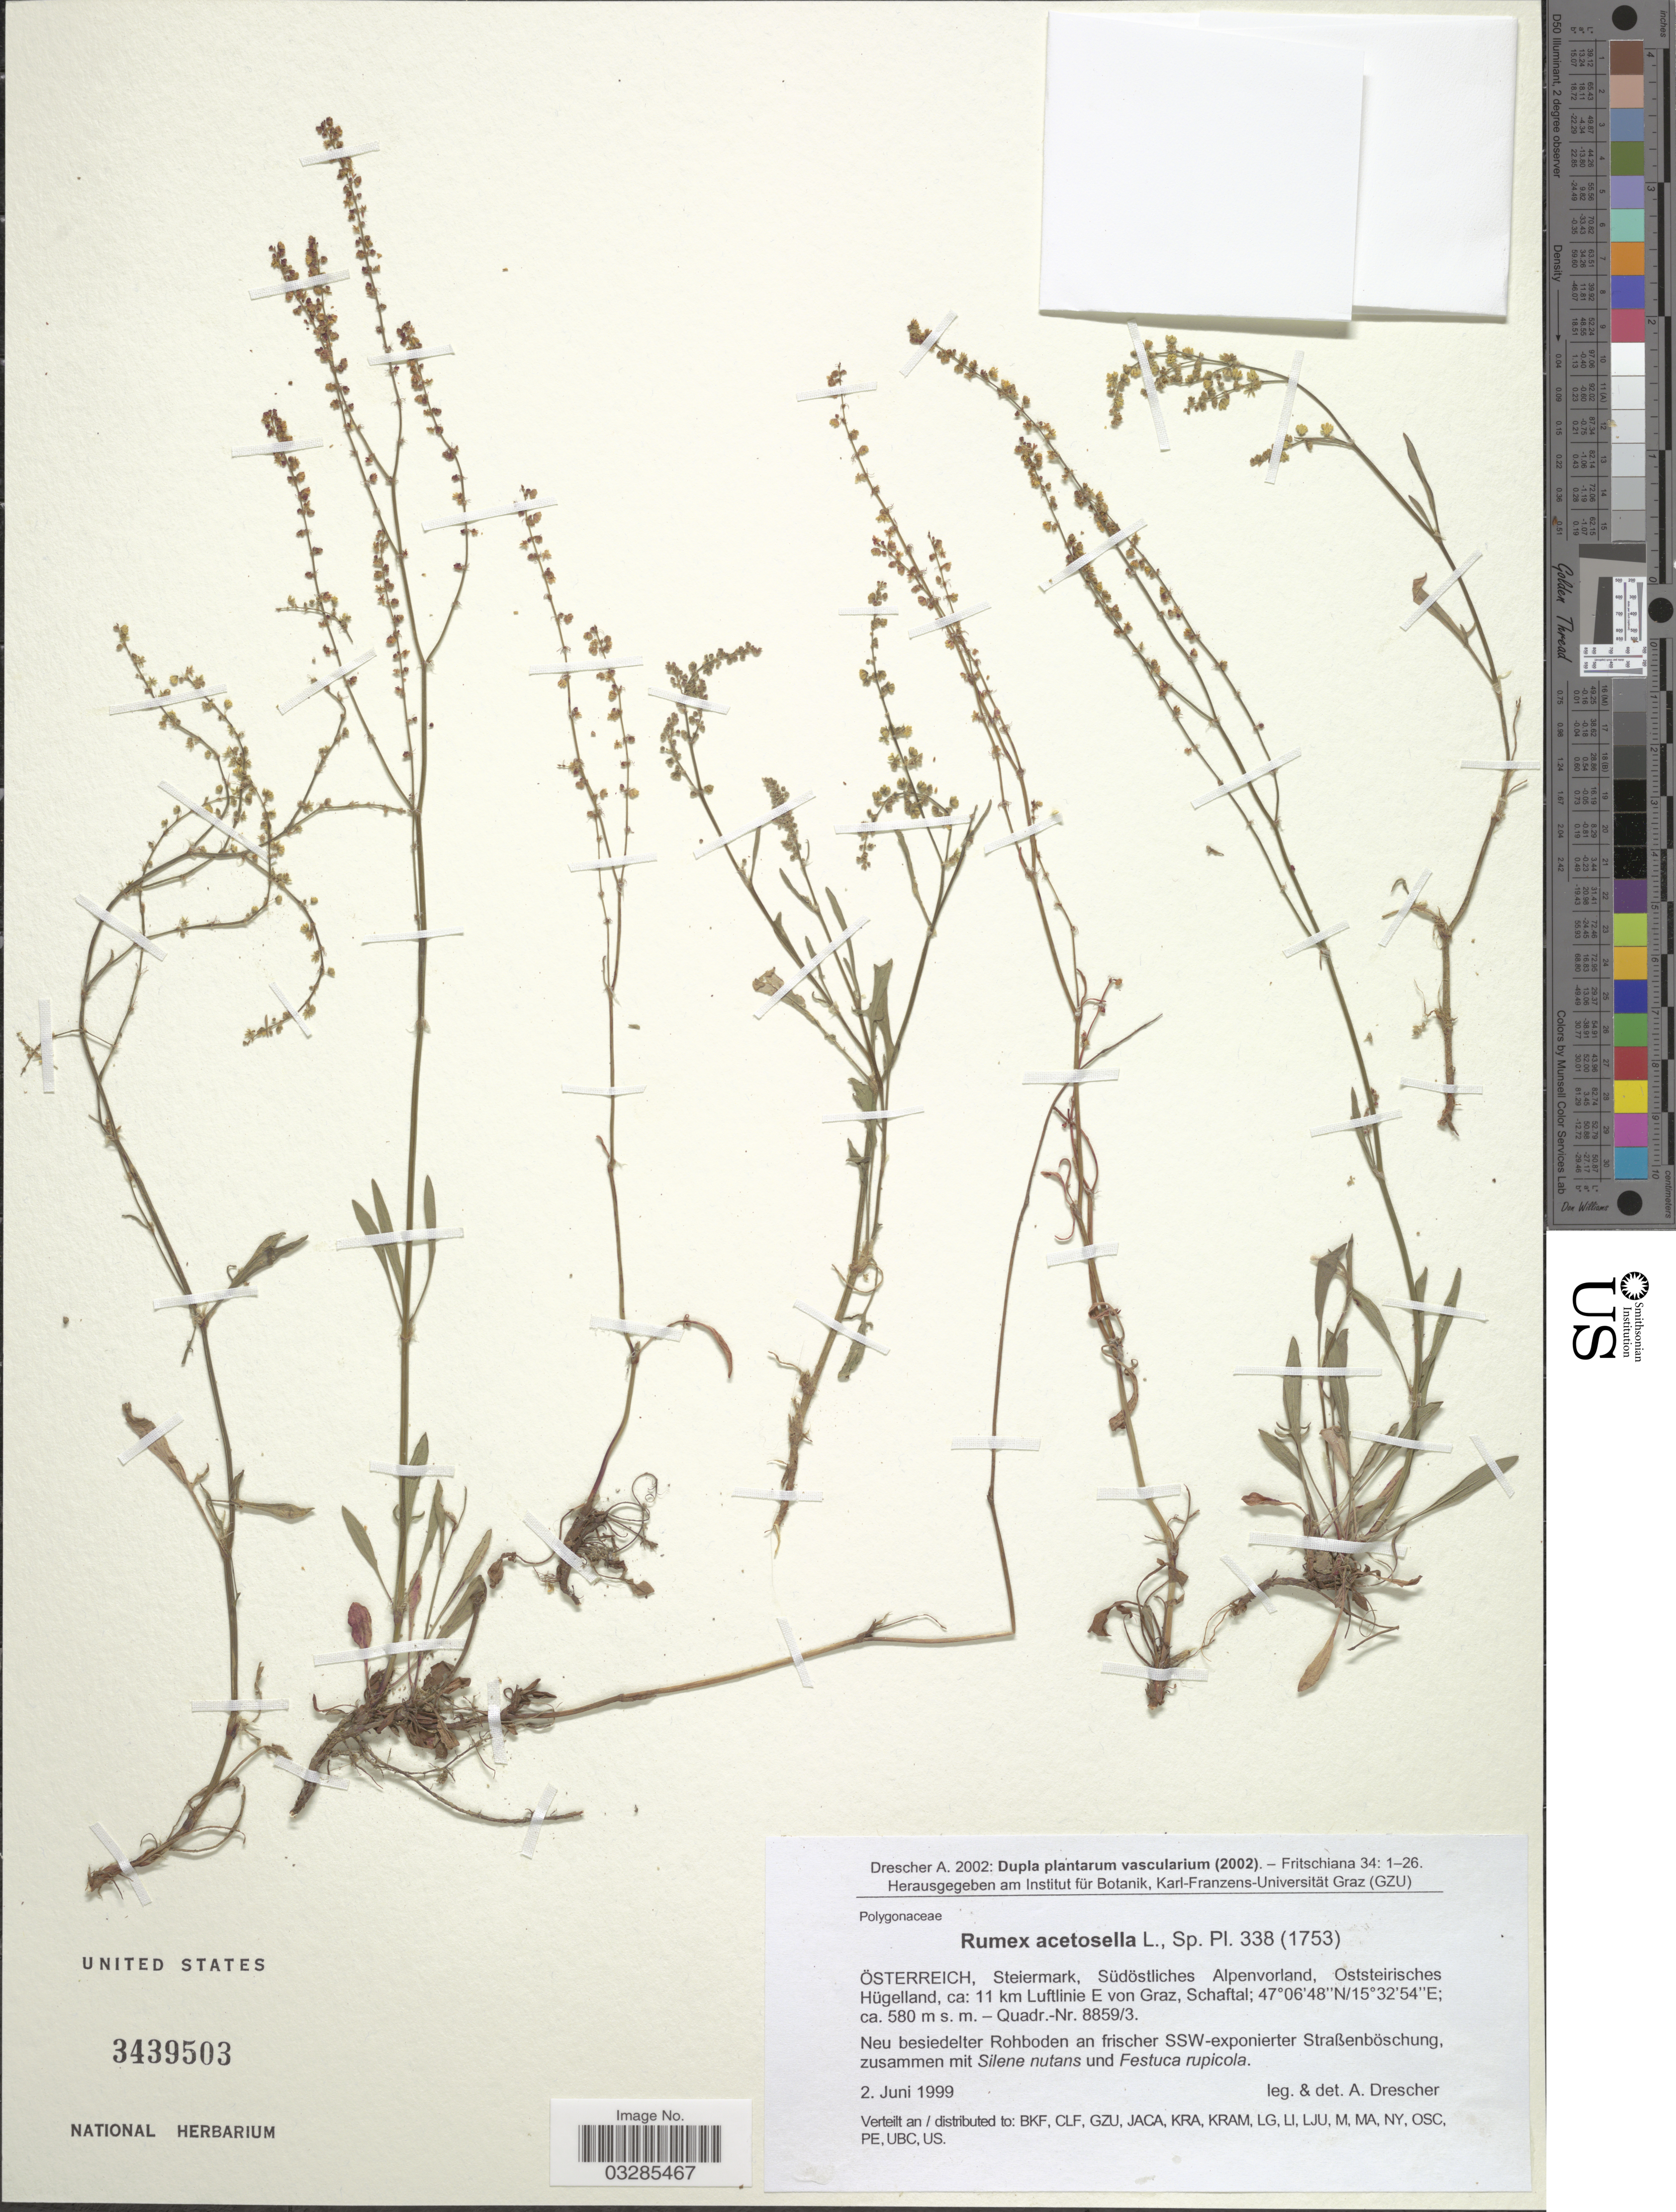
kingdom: Plantae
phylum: Tracheophyta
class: Magnoliopsida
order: Caryophyllales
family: Polygonaceae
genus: Rumex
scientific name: Rumex acetosella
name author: L.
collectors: A. Drescher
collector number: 338 (1753)?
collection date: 1999-06-02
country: Austria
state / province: Steiermark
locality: Österreich, Südöstliches Alpenvorland, Oststeirisches Hügelland, ca: 11 km Luftlinie E von Graz, Schaftel. -Quadr.-Nr. 8859/3.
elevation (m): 580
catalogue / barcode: US 3439503